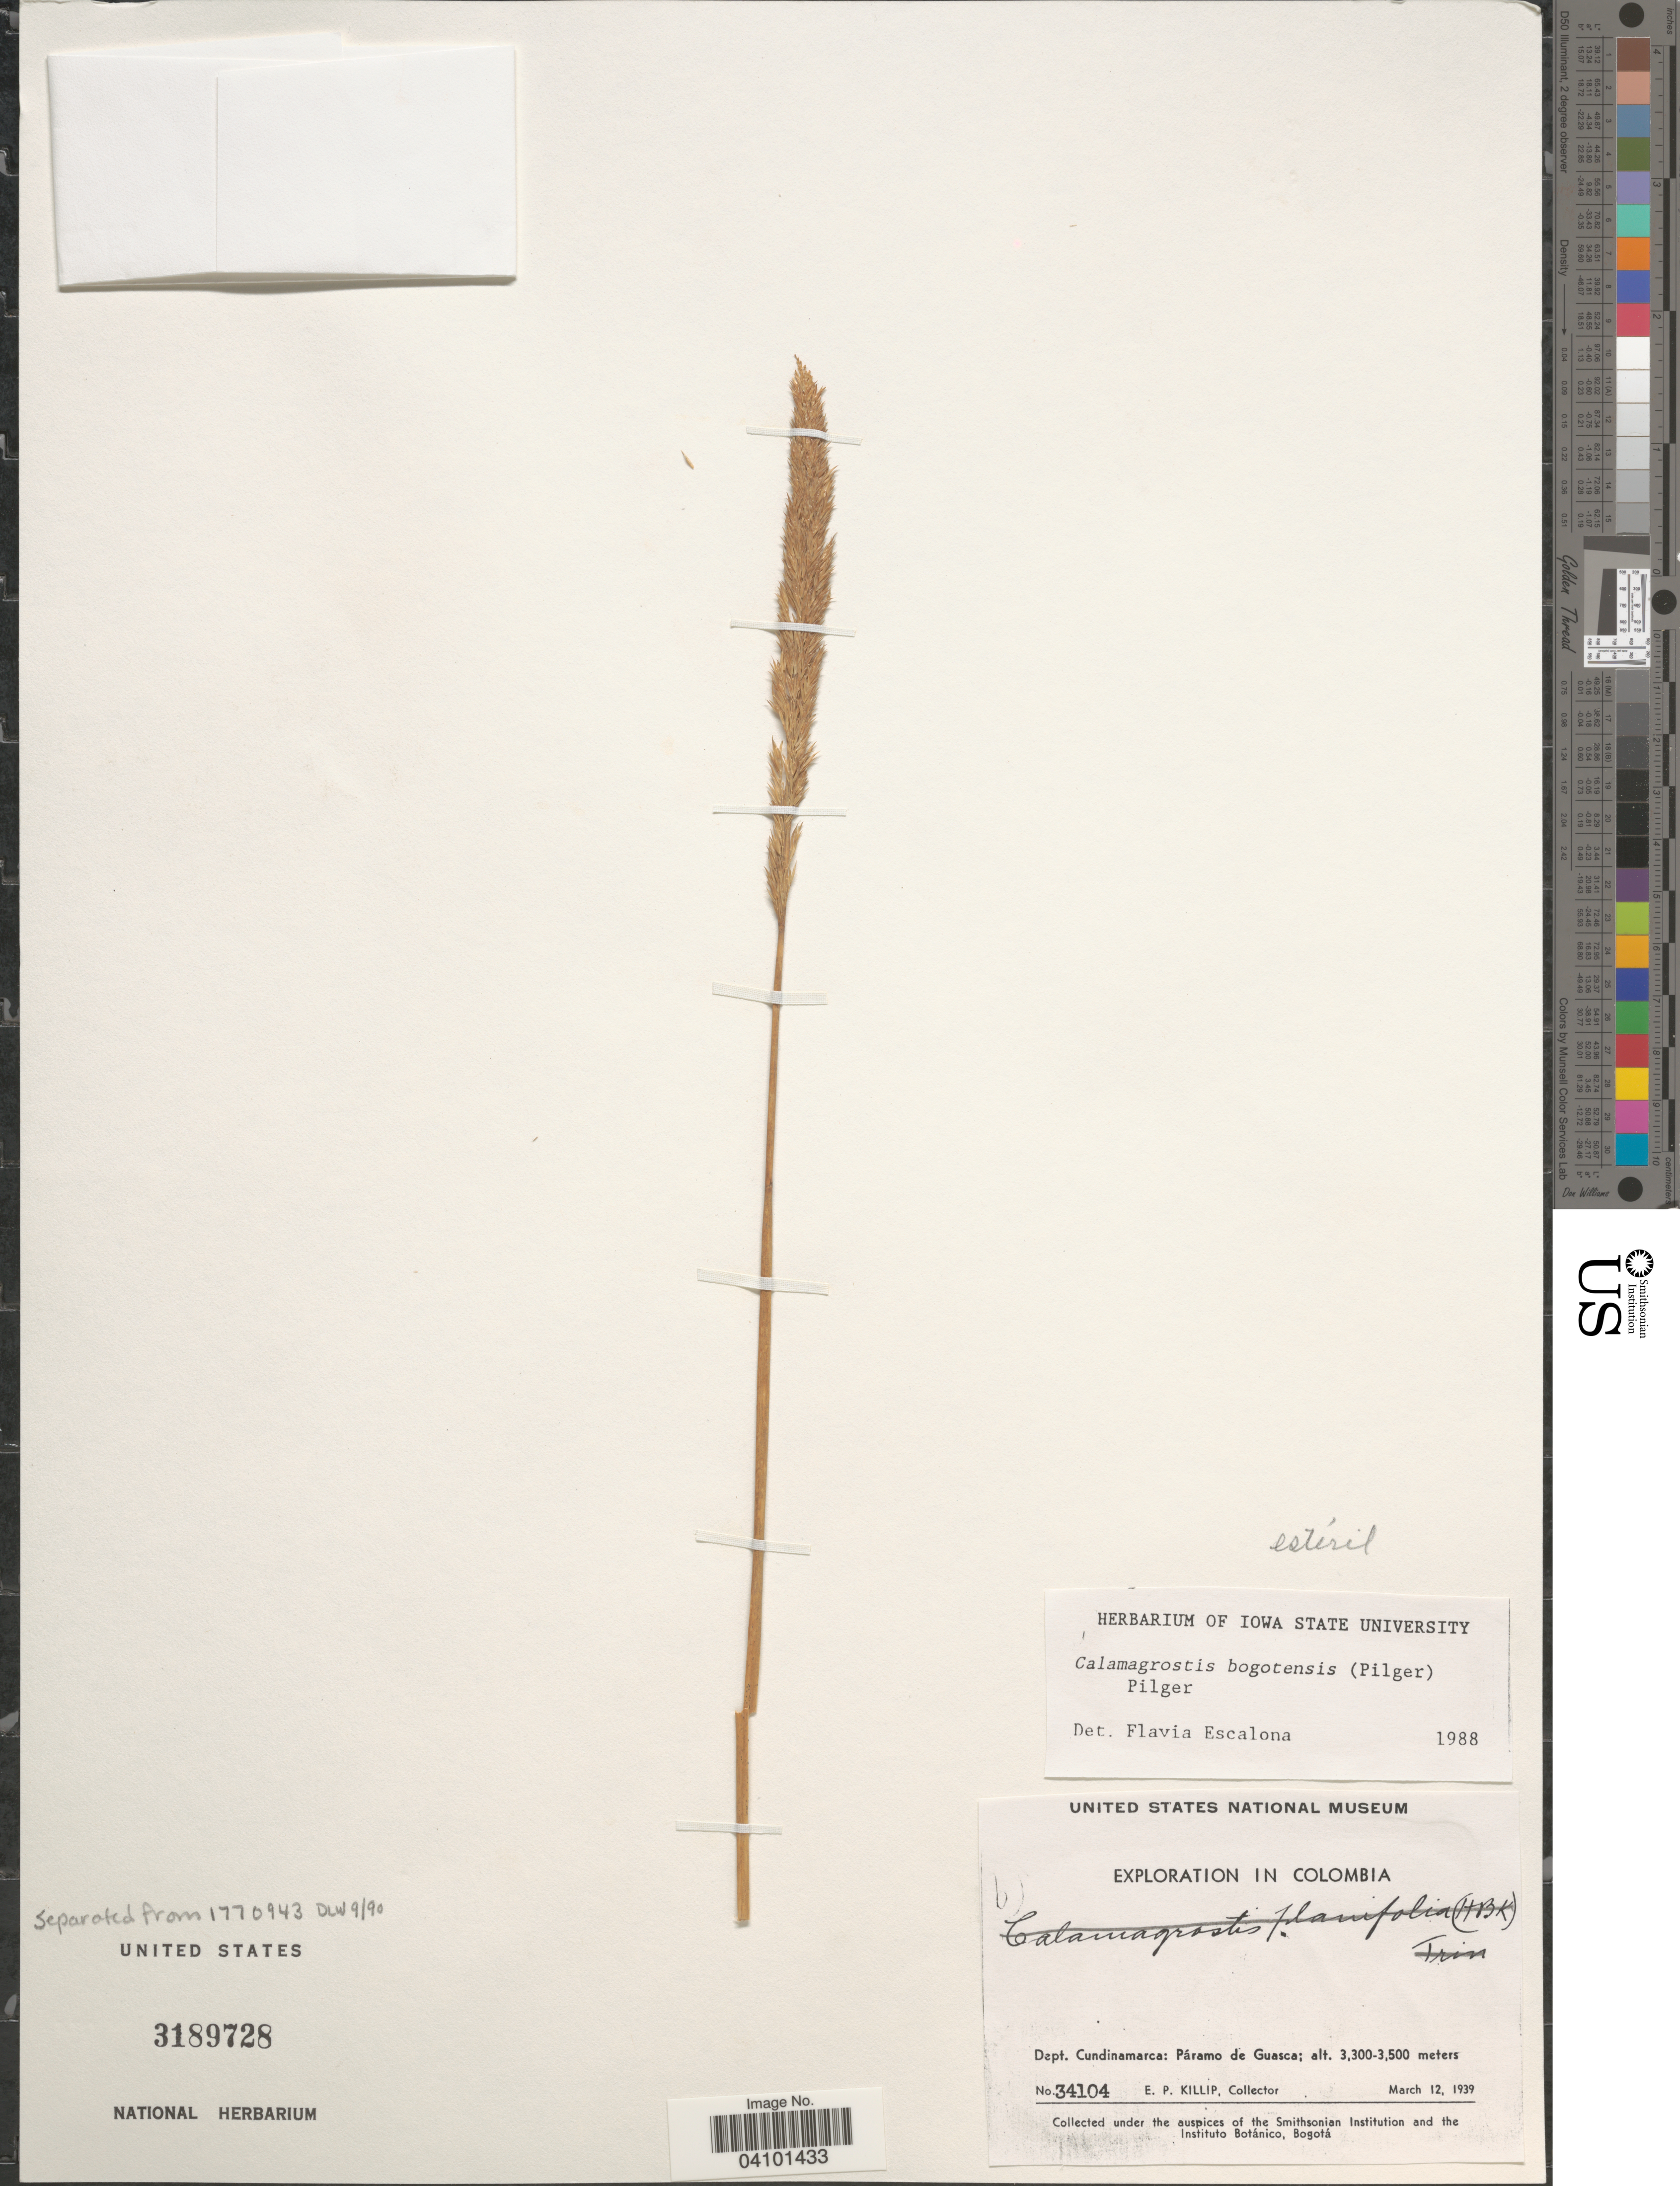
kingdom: Plantae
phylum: Tracheophyta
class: Liliopsida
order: Poales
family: Poaceae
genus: Calamagrostis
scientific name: Calamagrostis bogotensis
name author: (Pilg.) Pilg.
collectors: E. P. Killip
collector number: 34104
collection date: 1939-03-12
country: Colombia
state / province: Cundinamarca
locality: Exploration in Colombia. Dept. Cundinamarca: Páramo de Guasca.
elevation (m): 3300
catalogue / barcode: US 3189728